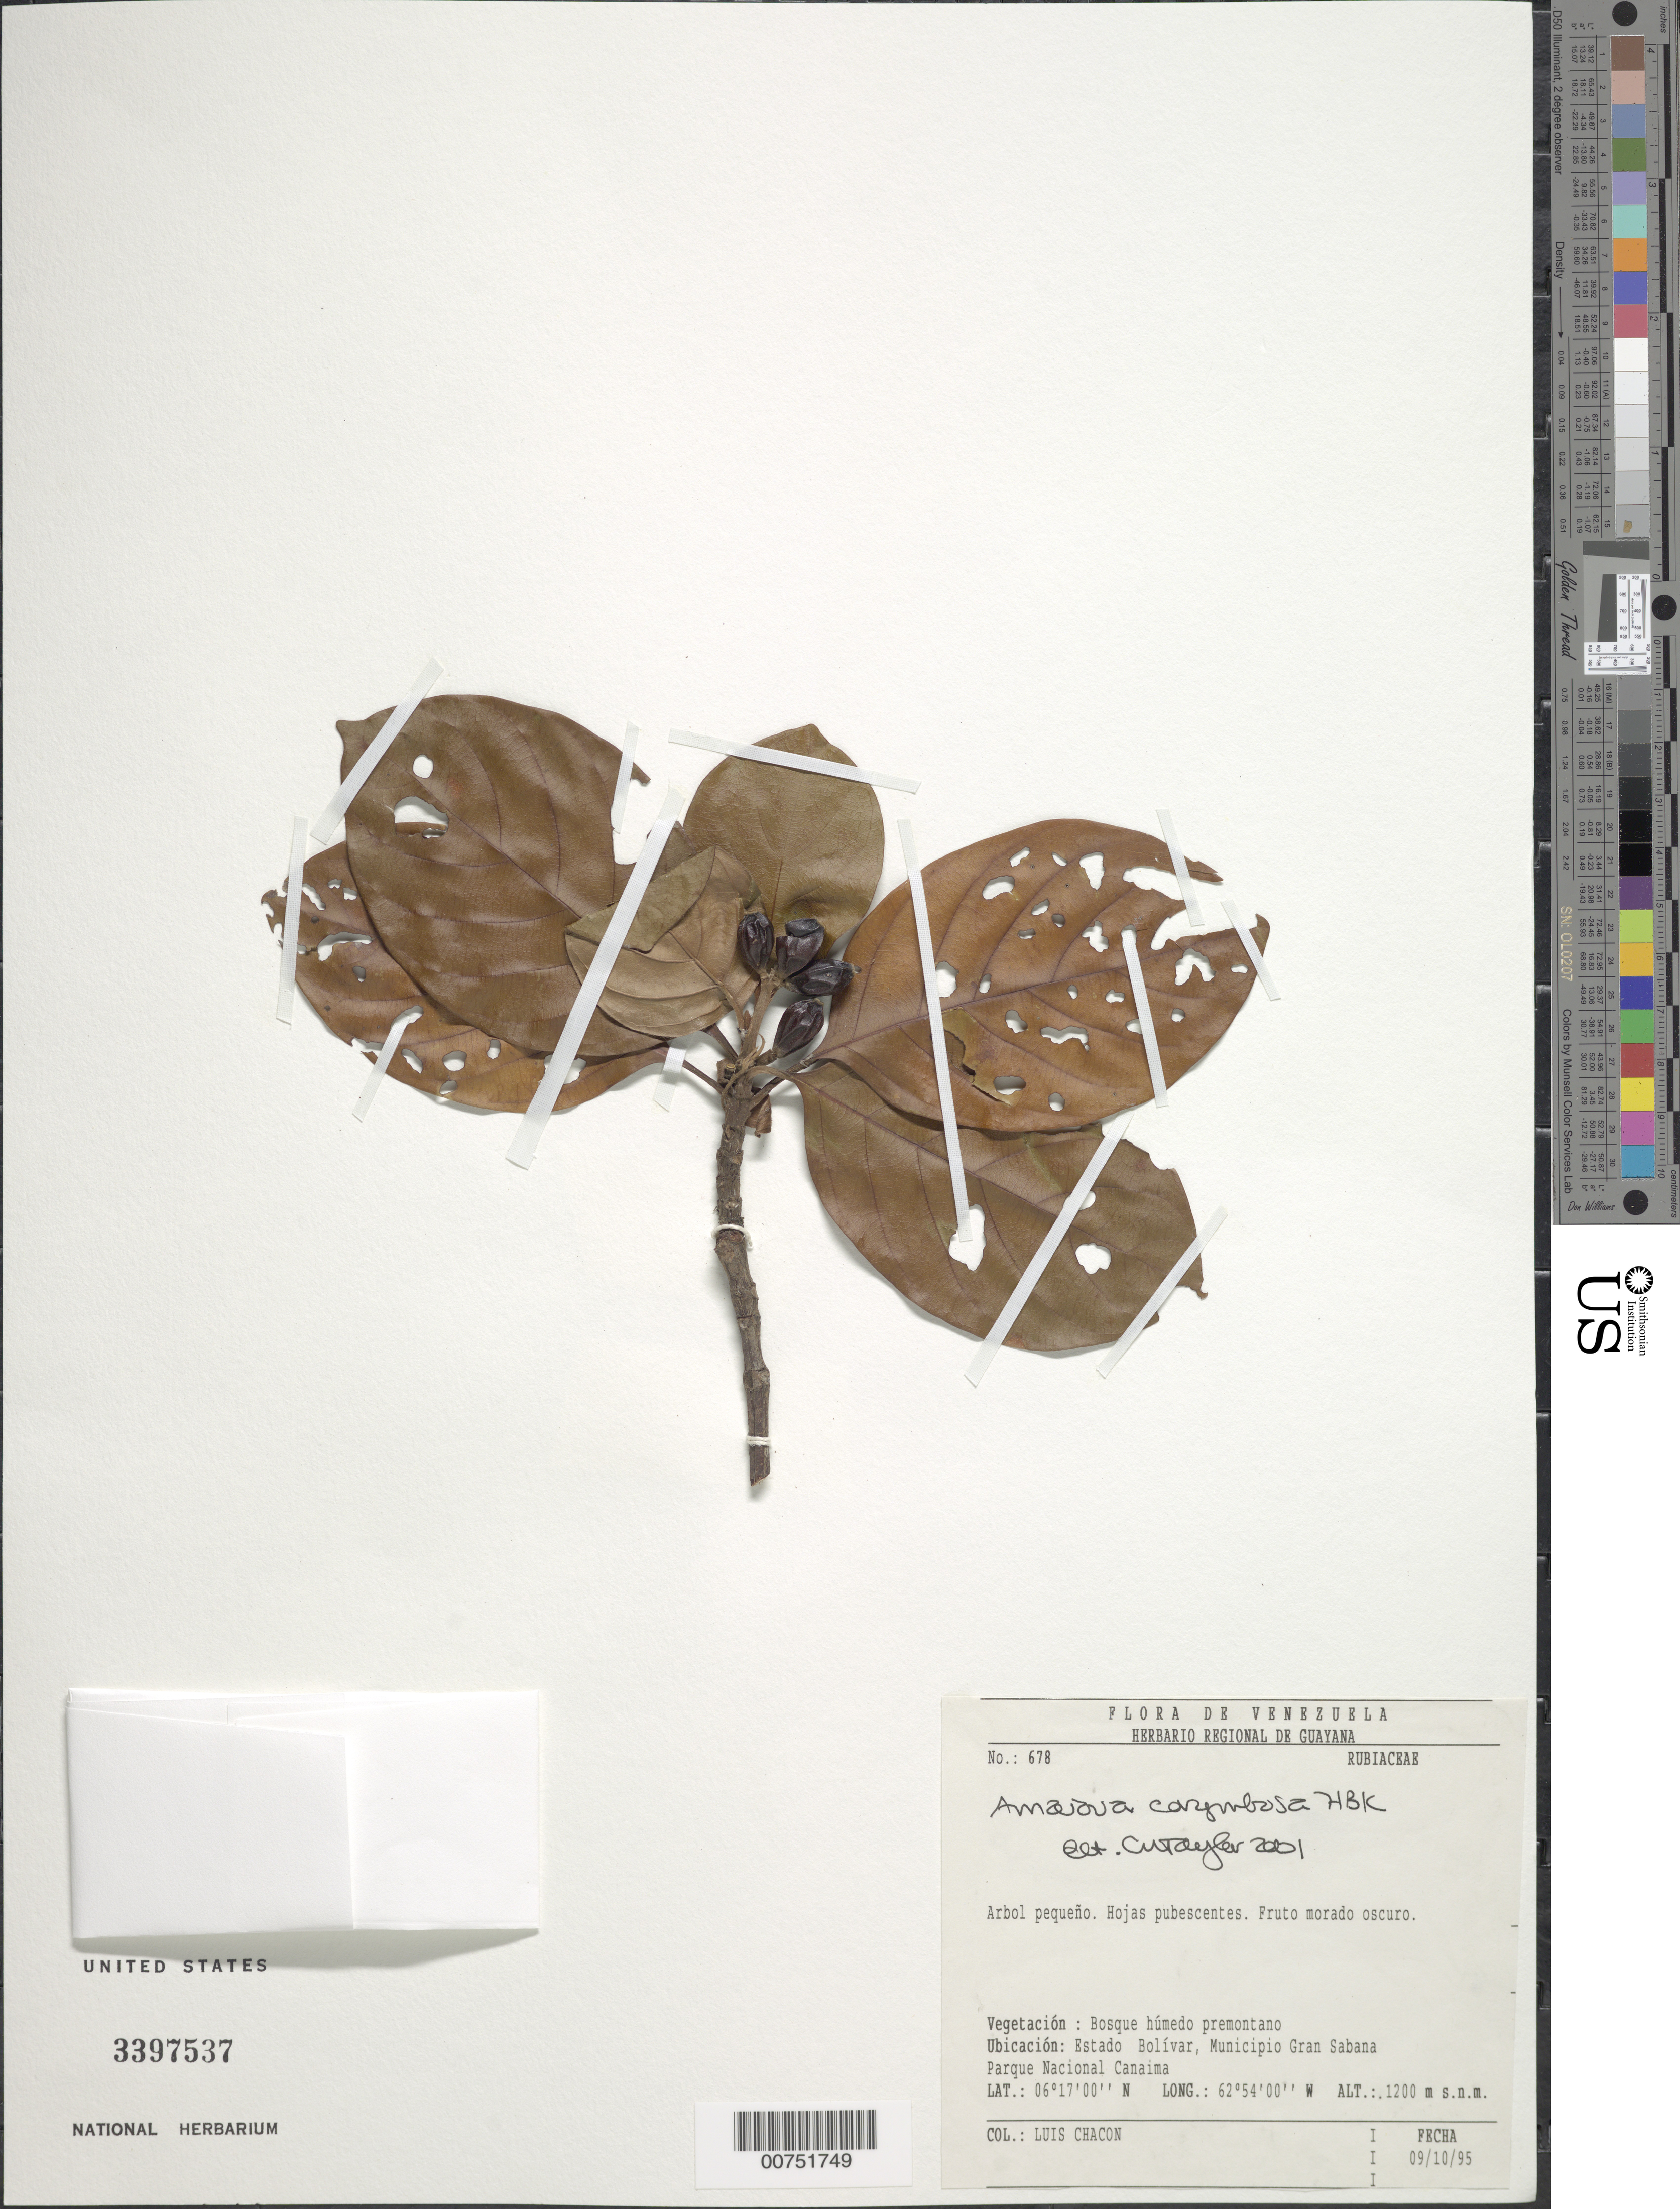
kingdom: Plantae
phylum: Tracheophyta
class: Magnoliopsida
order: Gentianales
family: Rubiaceae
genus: Amaioua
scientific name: Amaioua corymbosa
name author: Kunth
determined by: Taylor, Charlotte M.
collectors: L. Chacon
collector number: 678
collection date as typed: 9-Oct-95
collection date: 1995-10-09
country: Venezuela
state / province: Bolívar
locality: Mun. Gran Sabana, Parque Nacional Canaima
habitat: Bosque humedo premontano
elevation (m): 1200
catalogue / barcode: US 3397537